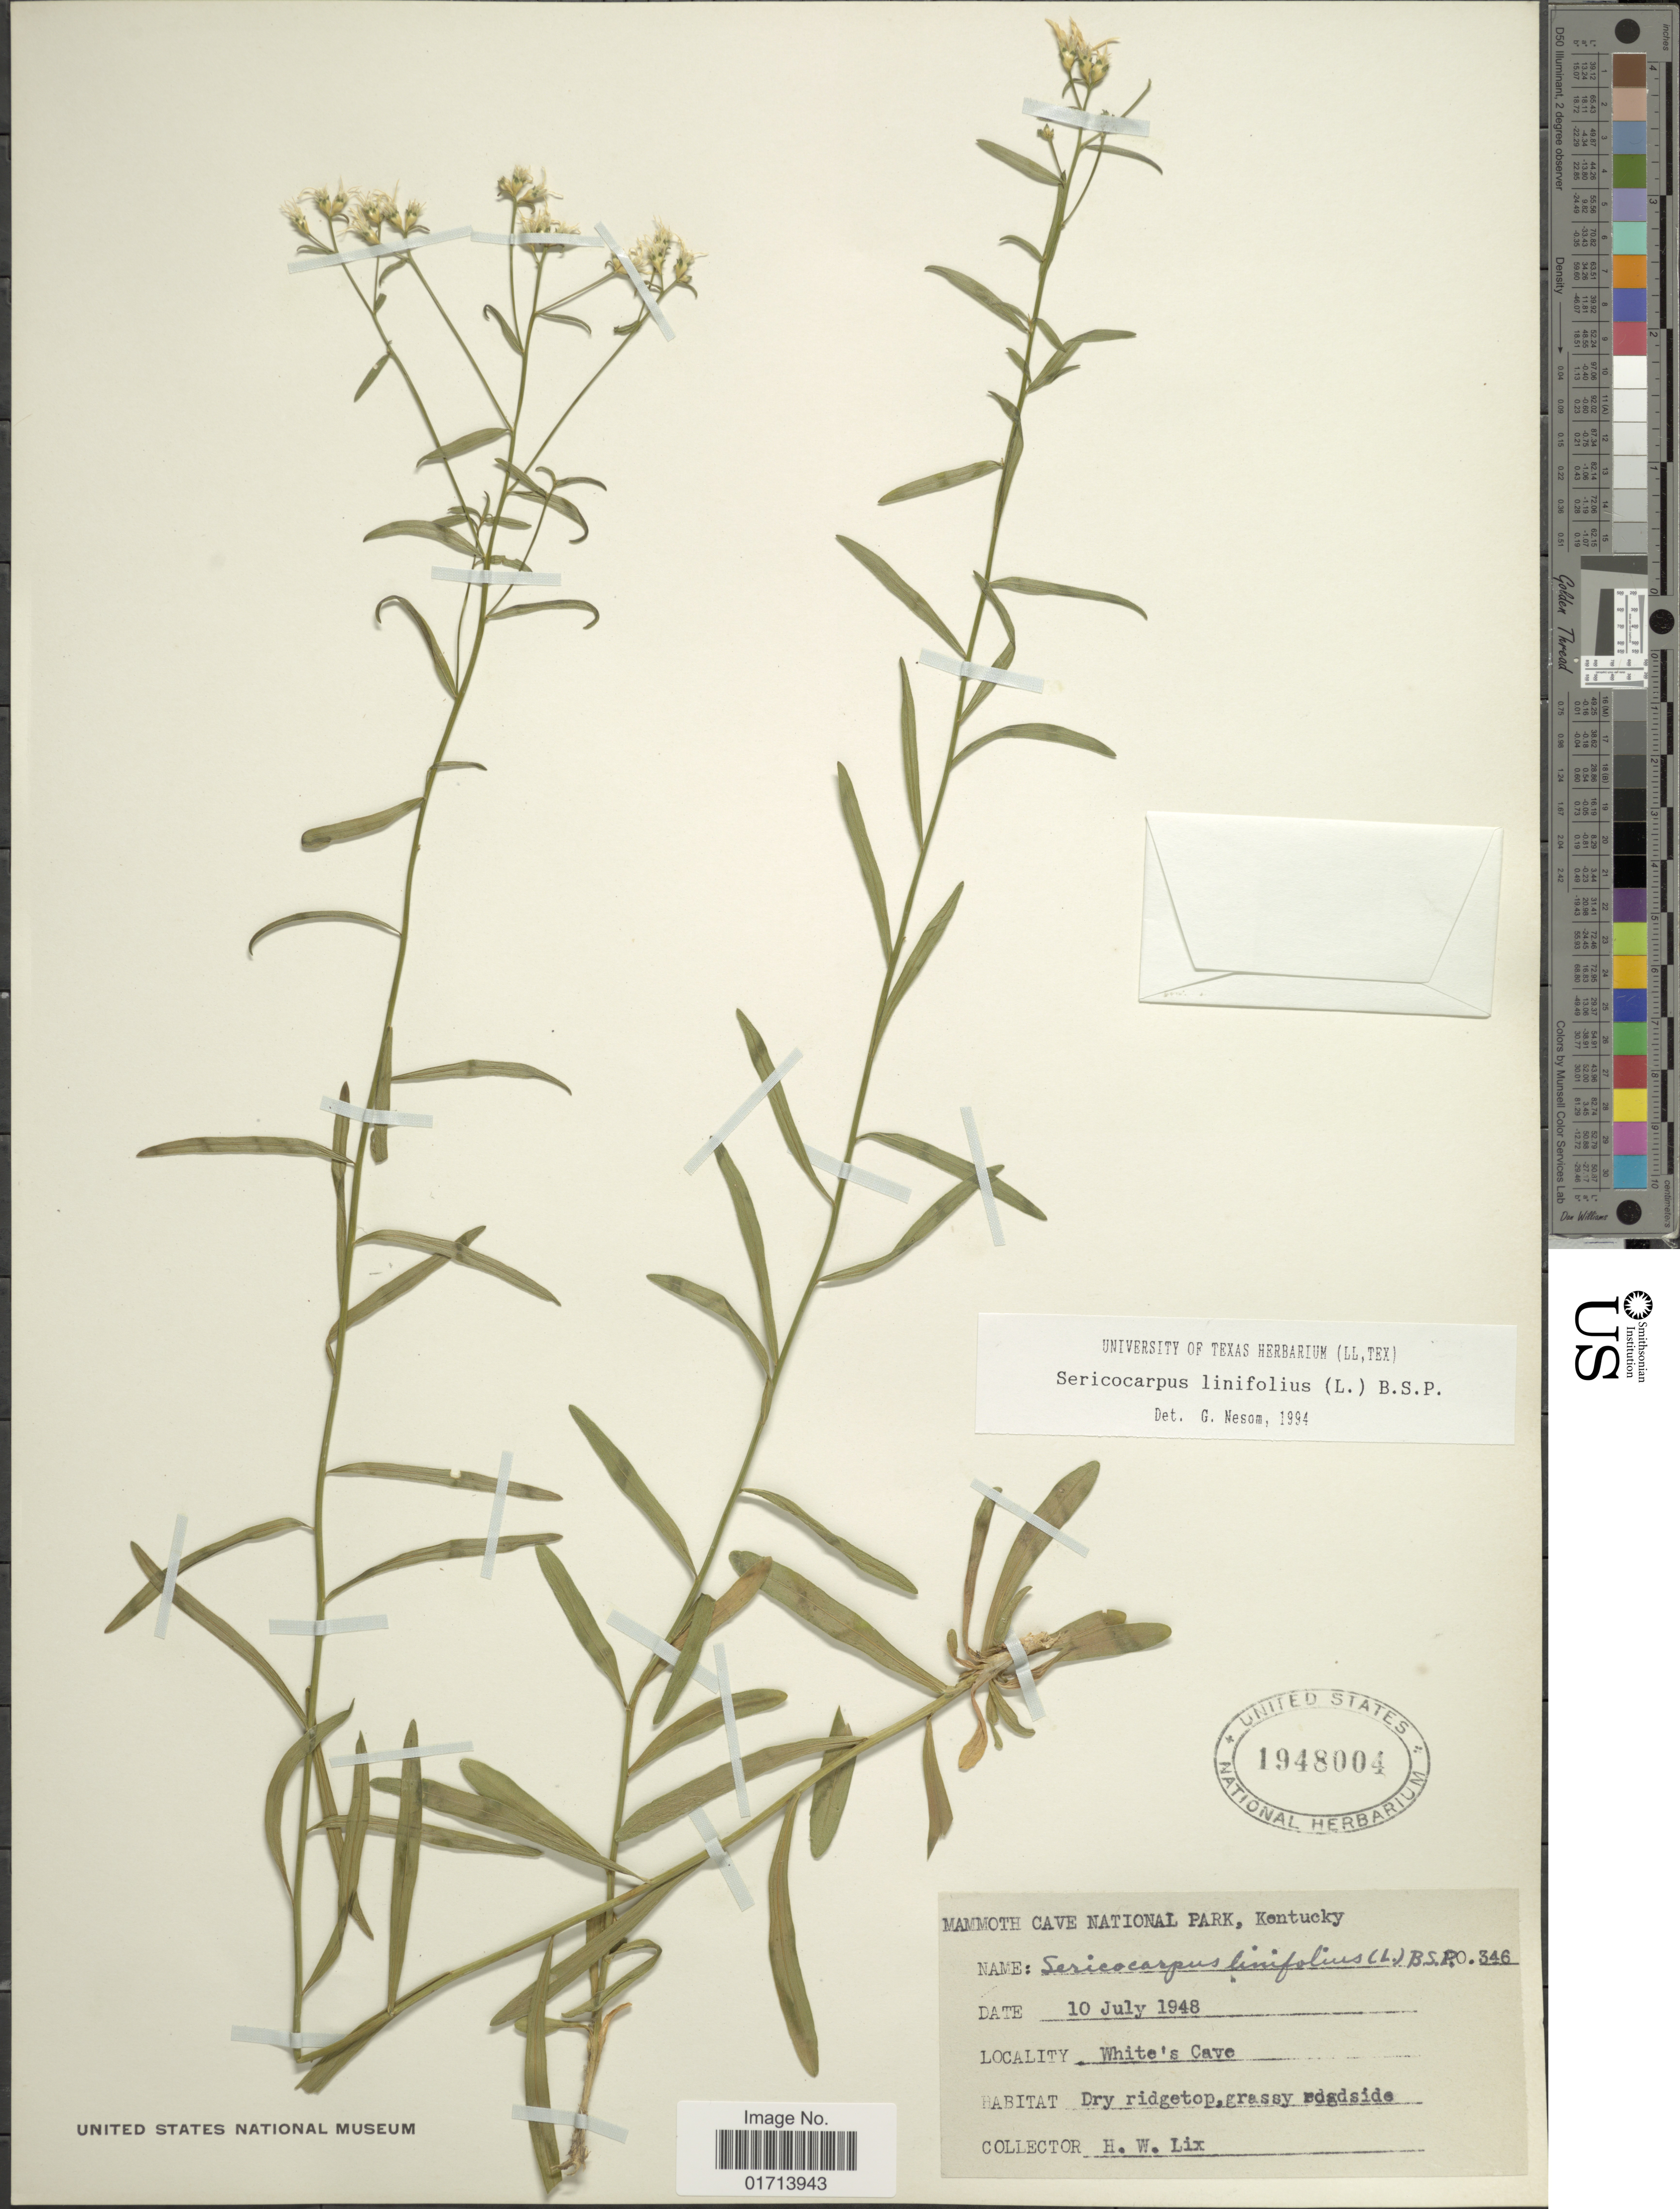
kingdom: Plantae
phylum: Tracheophyta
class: Magnoliopsida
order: Asterales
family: Asteraceae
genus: Sericocarpus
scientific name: Sericocarpus linifolius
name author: (L.) Britton, Stearns & Poggenb.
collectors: H. W. Lix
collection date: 1948-07-10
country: United States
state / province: Kentucky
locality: White's Cave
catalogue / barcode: US 1948004